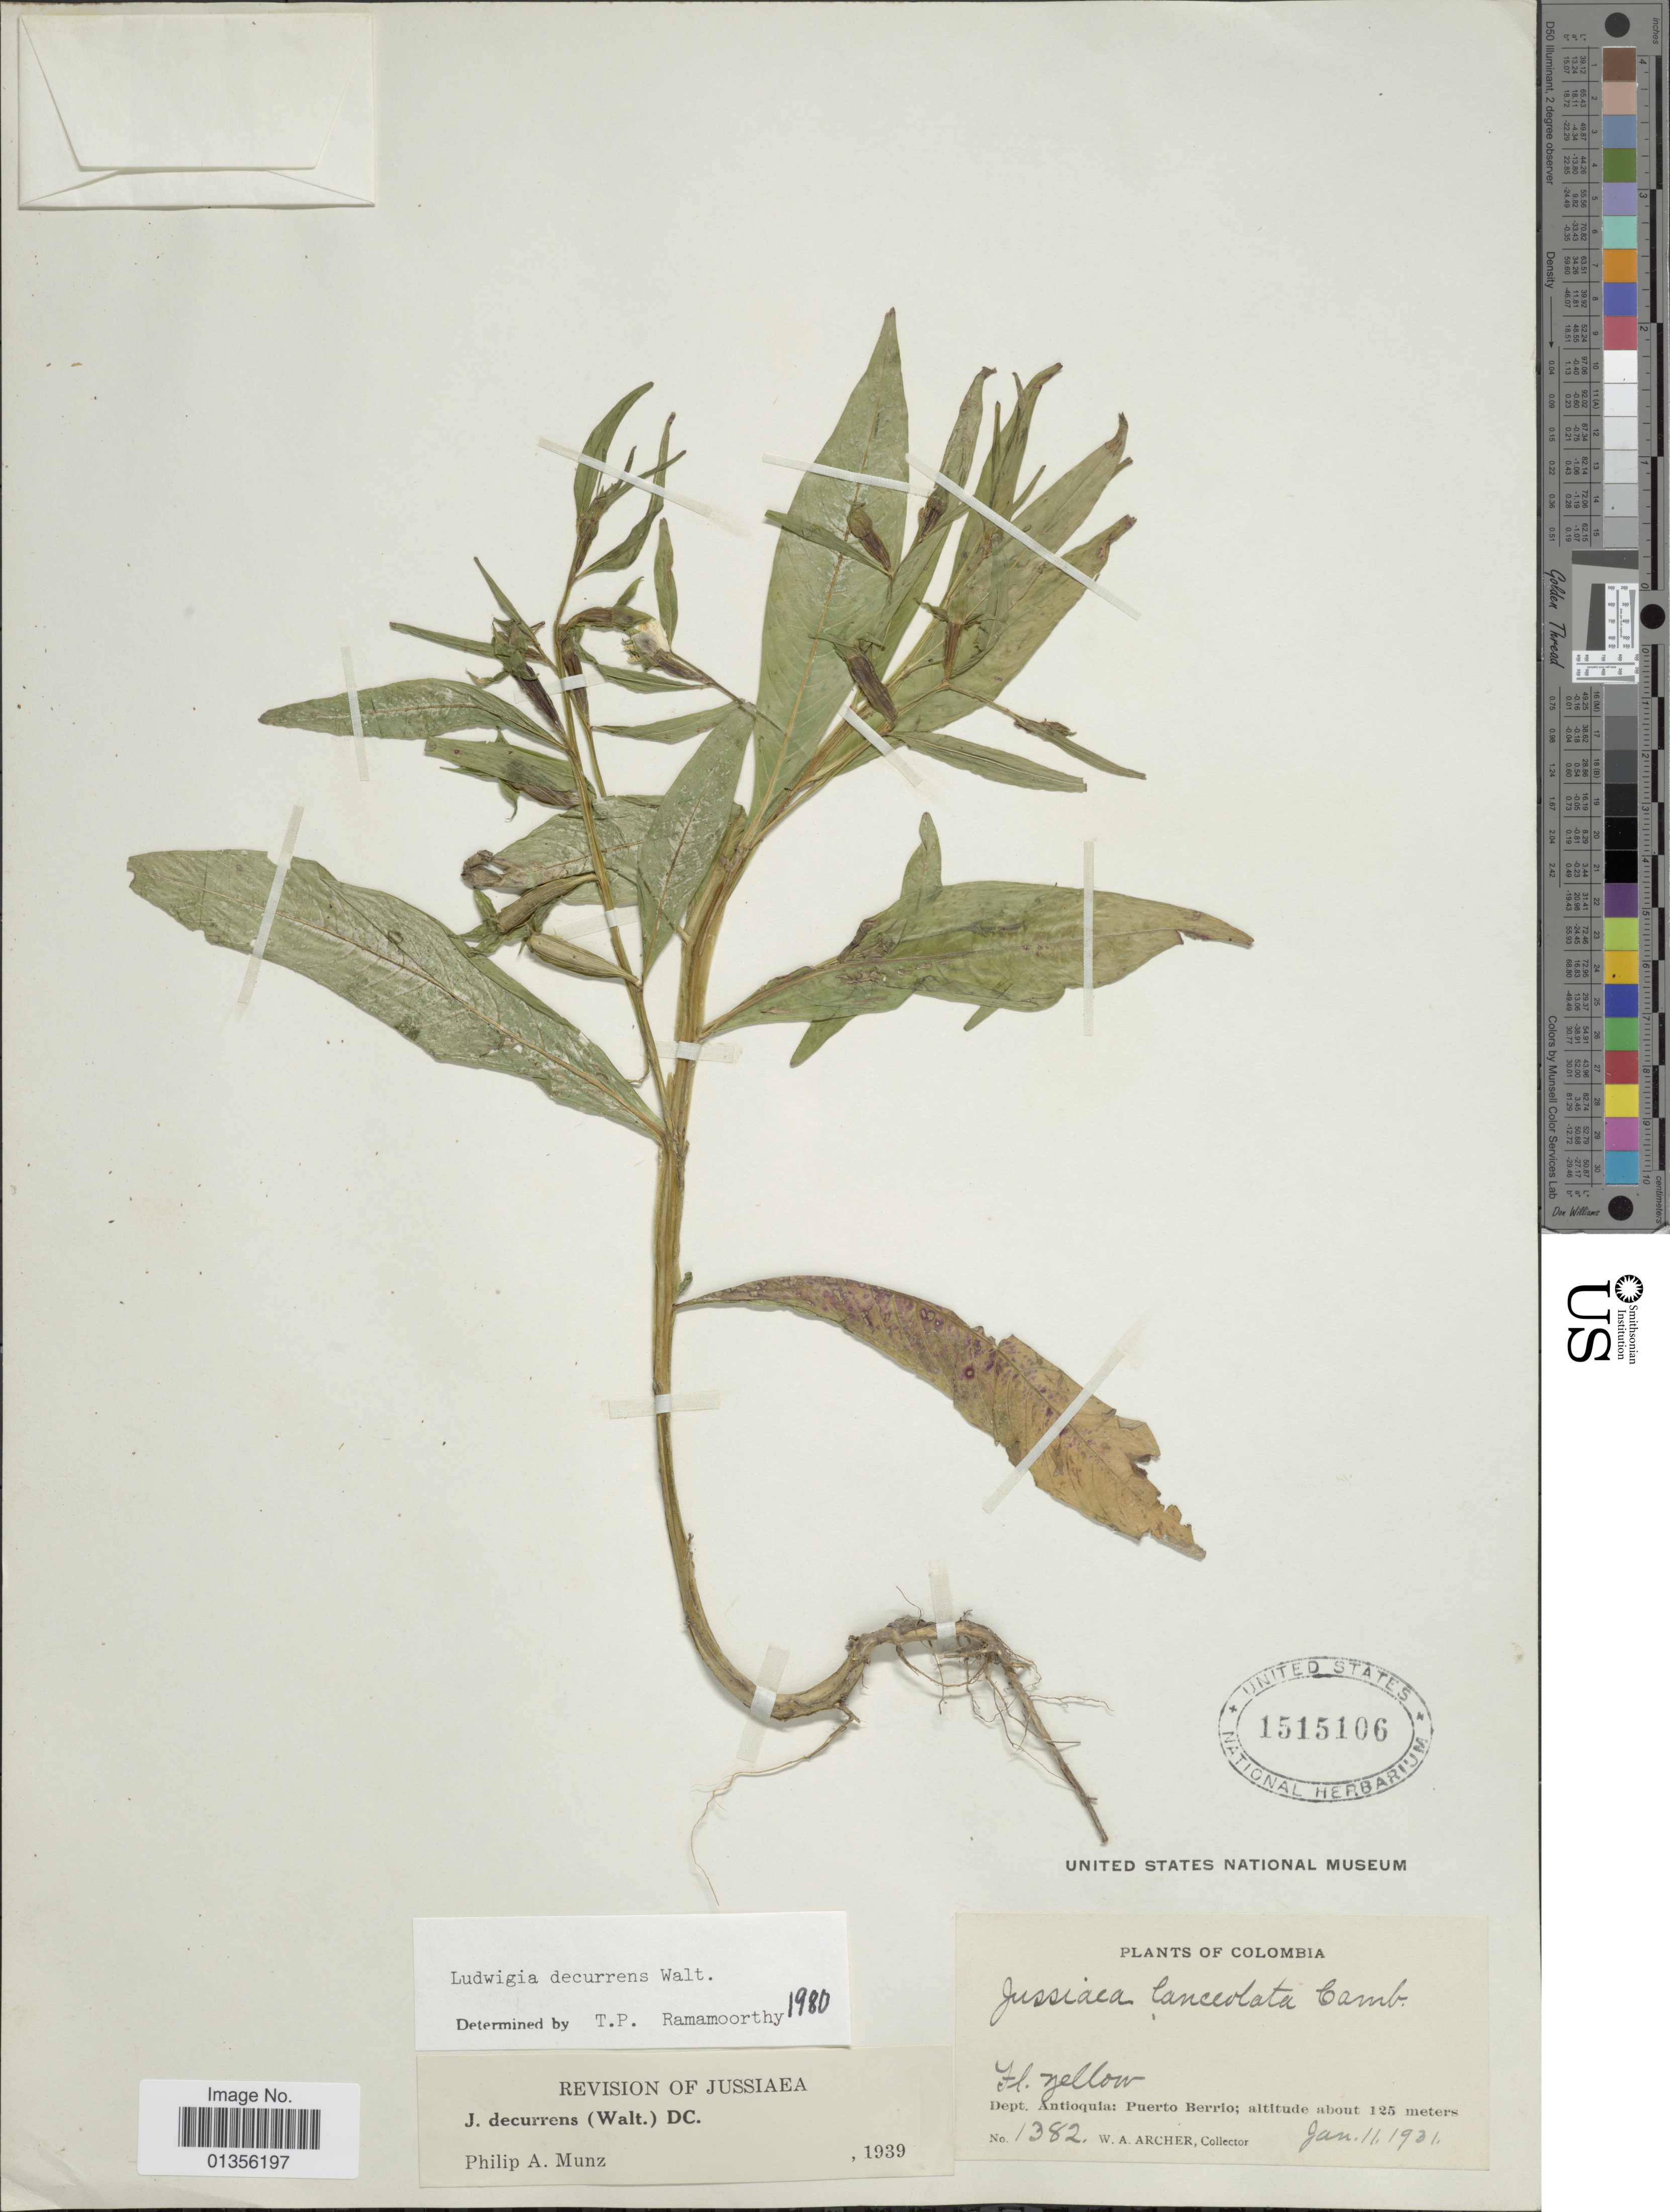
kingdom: Plantae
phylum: Tracheophyta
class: Magnoliopsida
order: Myrtales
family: Onagraceae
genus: Ludwigia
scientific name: Ludwigia decurrens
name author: Walter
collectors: W. A. Archer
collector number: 1382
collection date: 1931-01-11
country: Colombia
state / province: Antioquia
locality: Puerto Berrío.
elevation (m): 125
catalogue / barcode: US 1515106